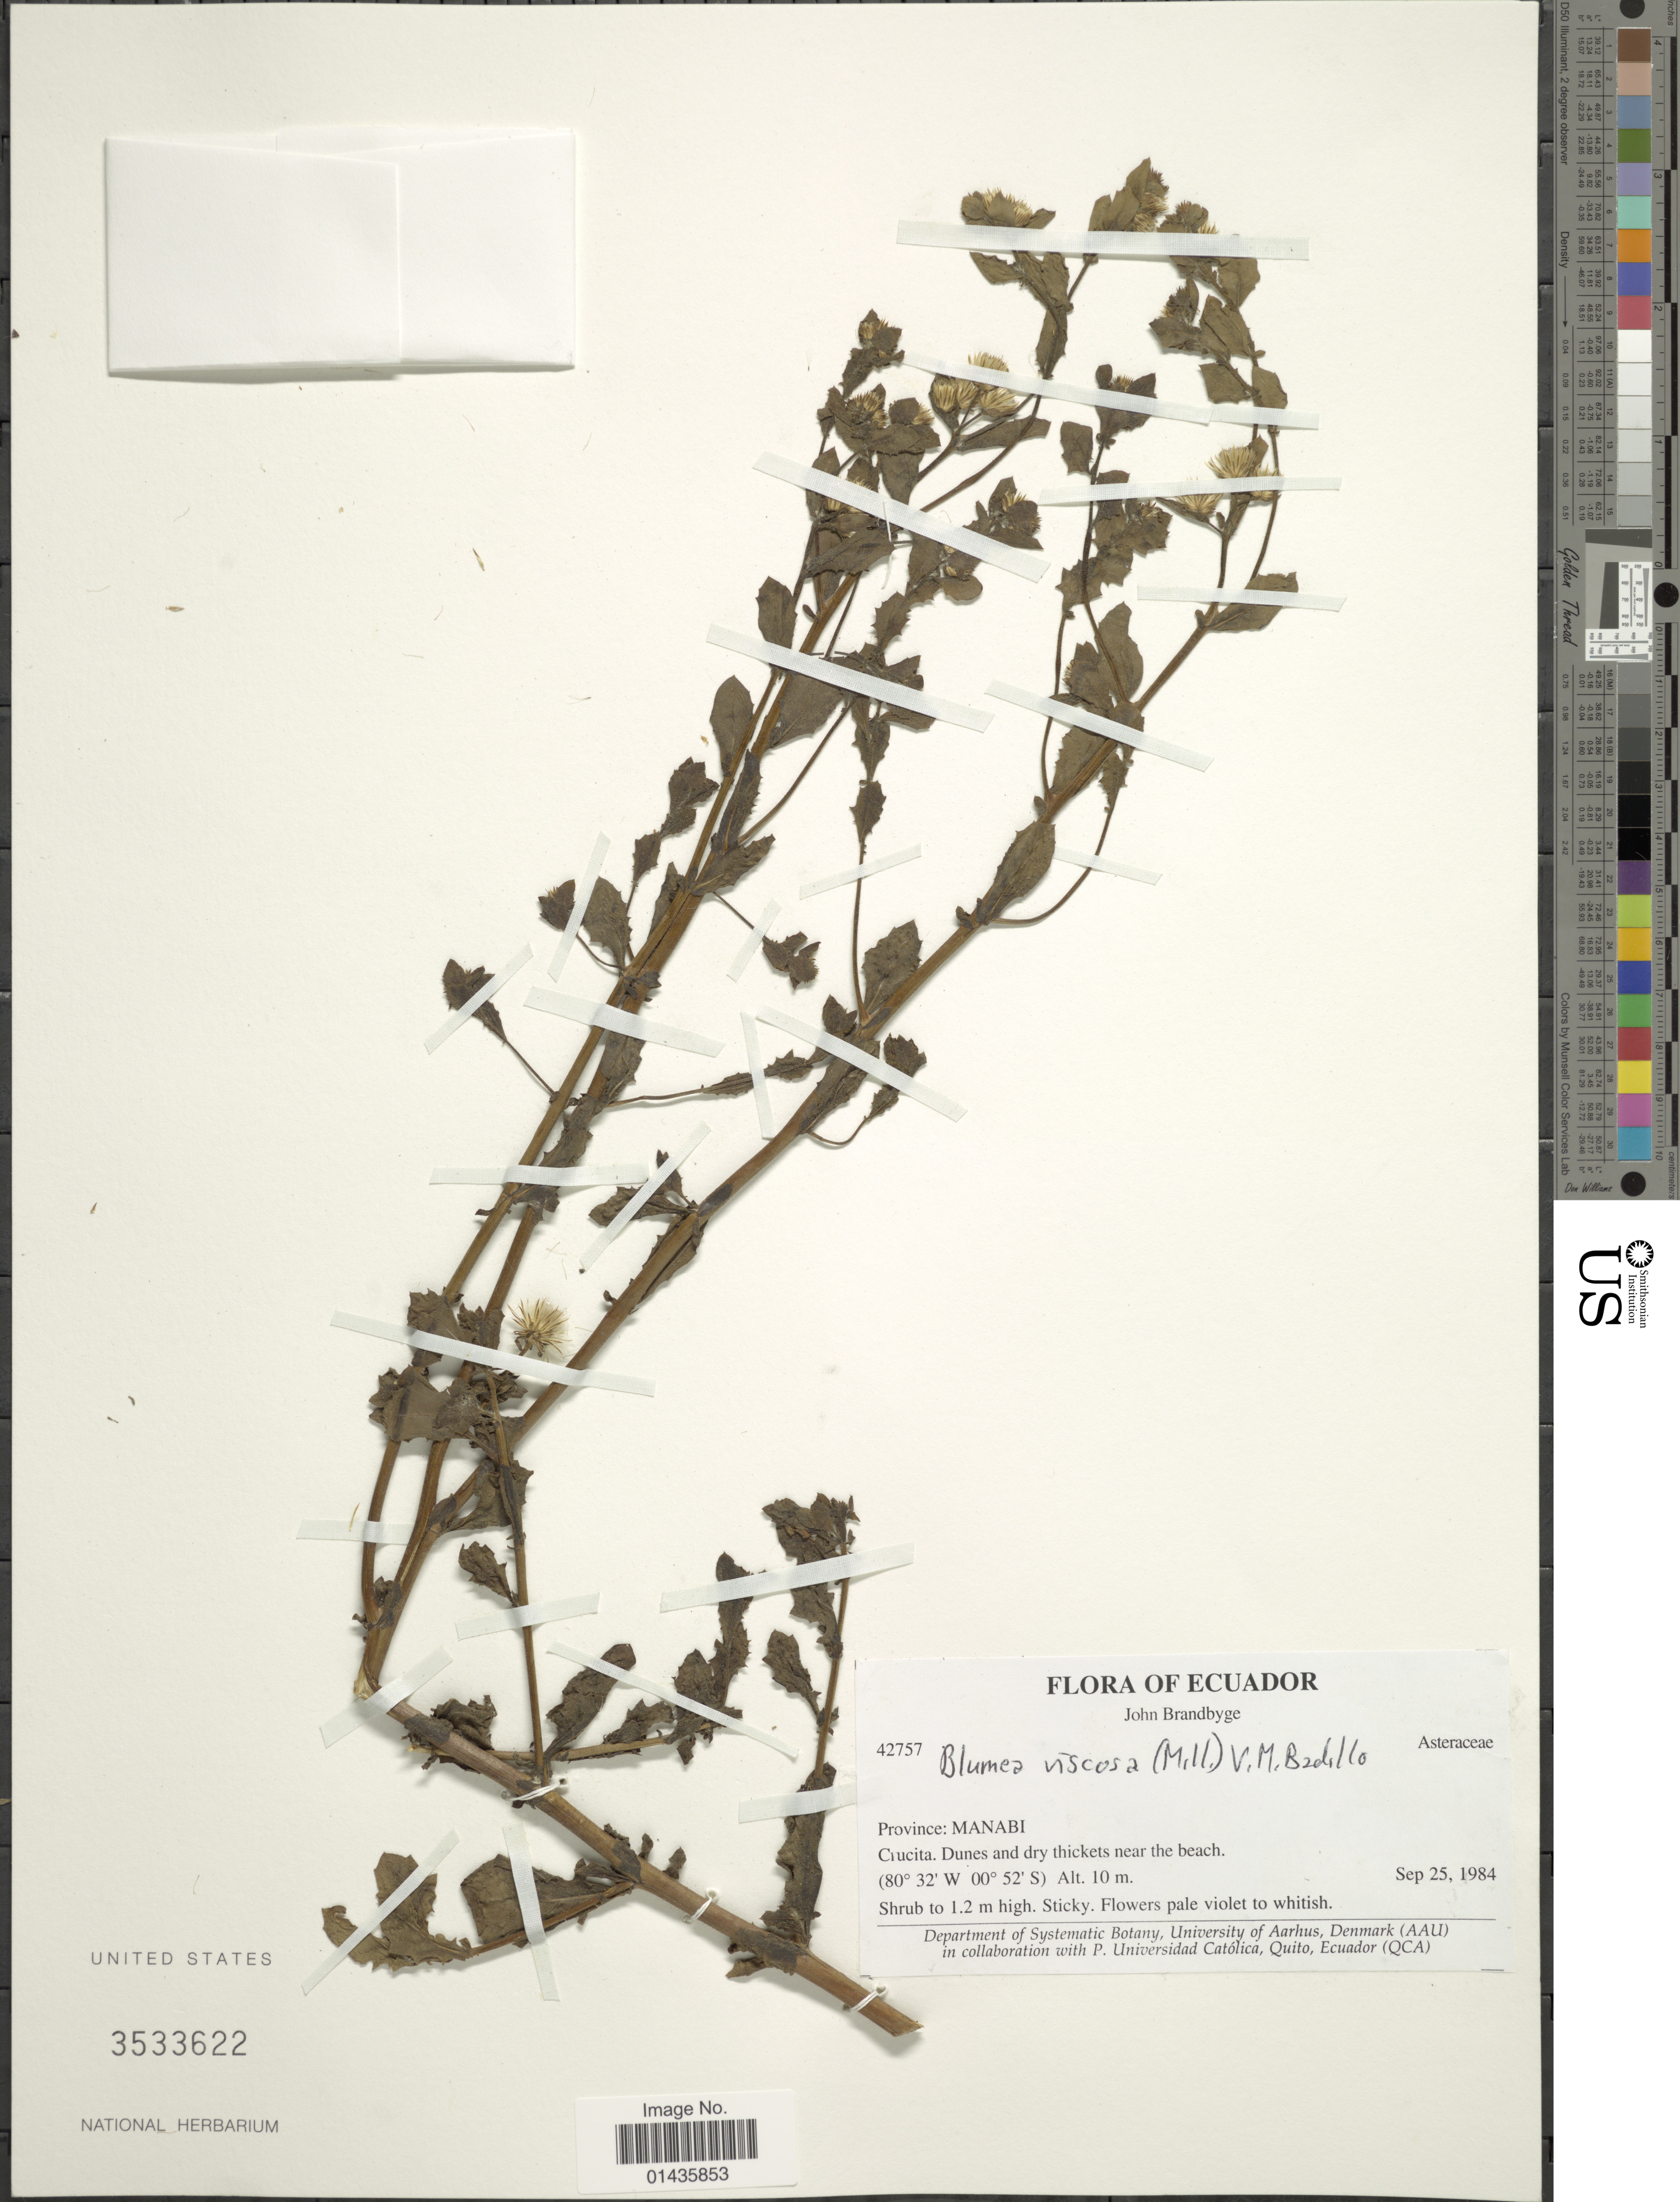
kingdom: Plantae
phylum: Tracheophyta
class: Magnoliopsida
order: Asterales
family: Asteraceae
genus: Pseudoconyza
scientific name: Pseudoconyza lyrata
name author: (Kunth) Cuatrec.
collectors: J. Brandbyge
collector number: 42757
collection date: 1984-09-25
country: Ecuador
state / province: Manabí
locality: Crucita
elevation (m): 10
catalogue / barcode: US 3533622